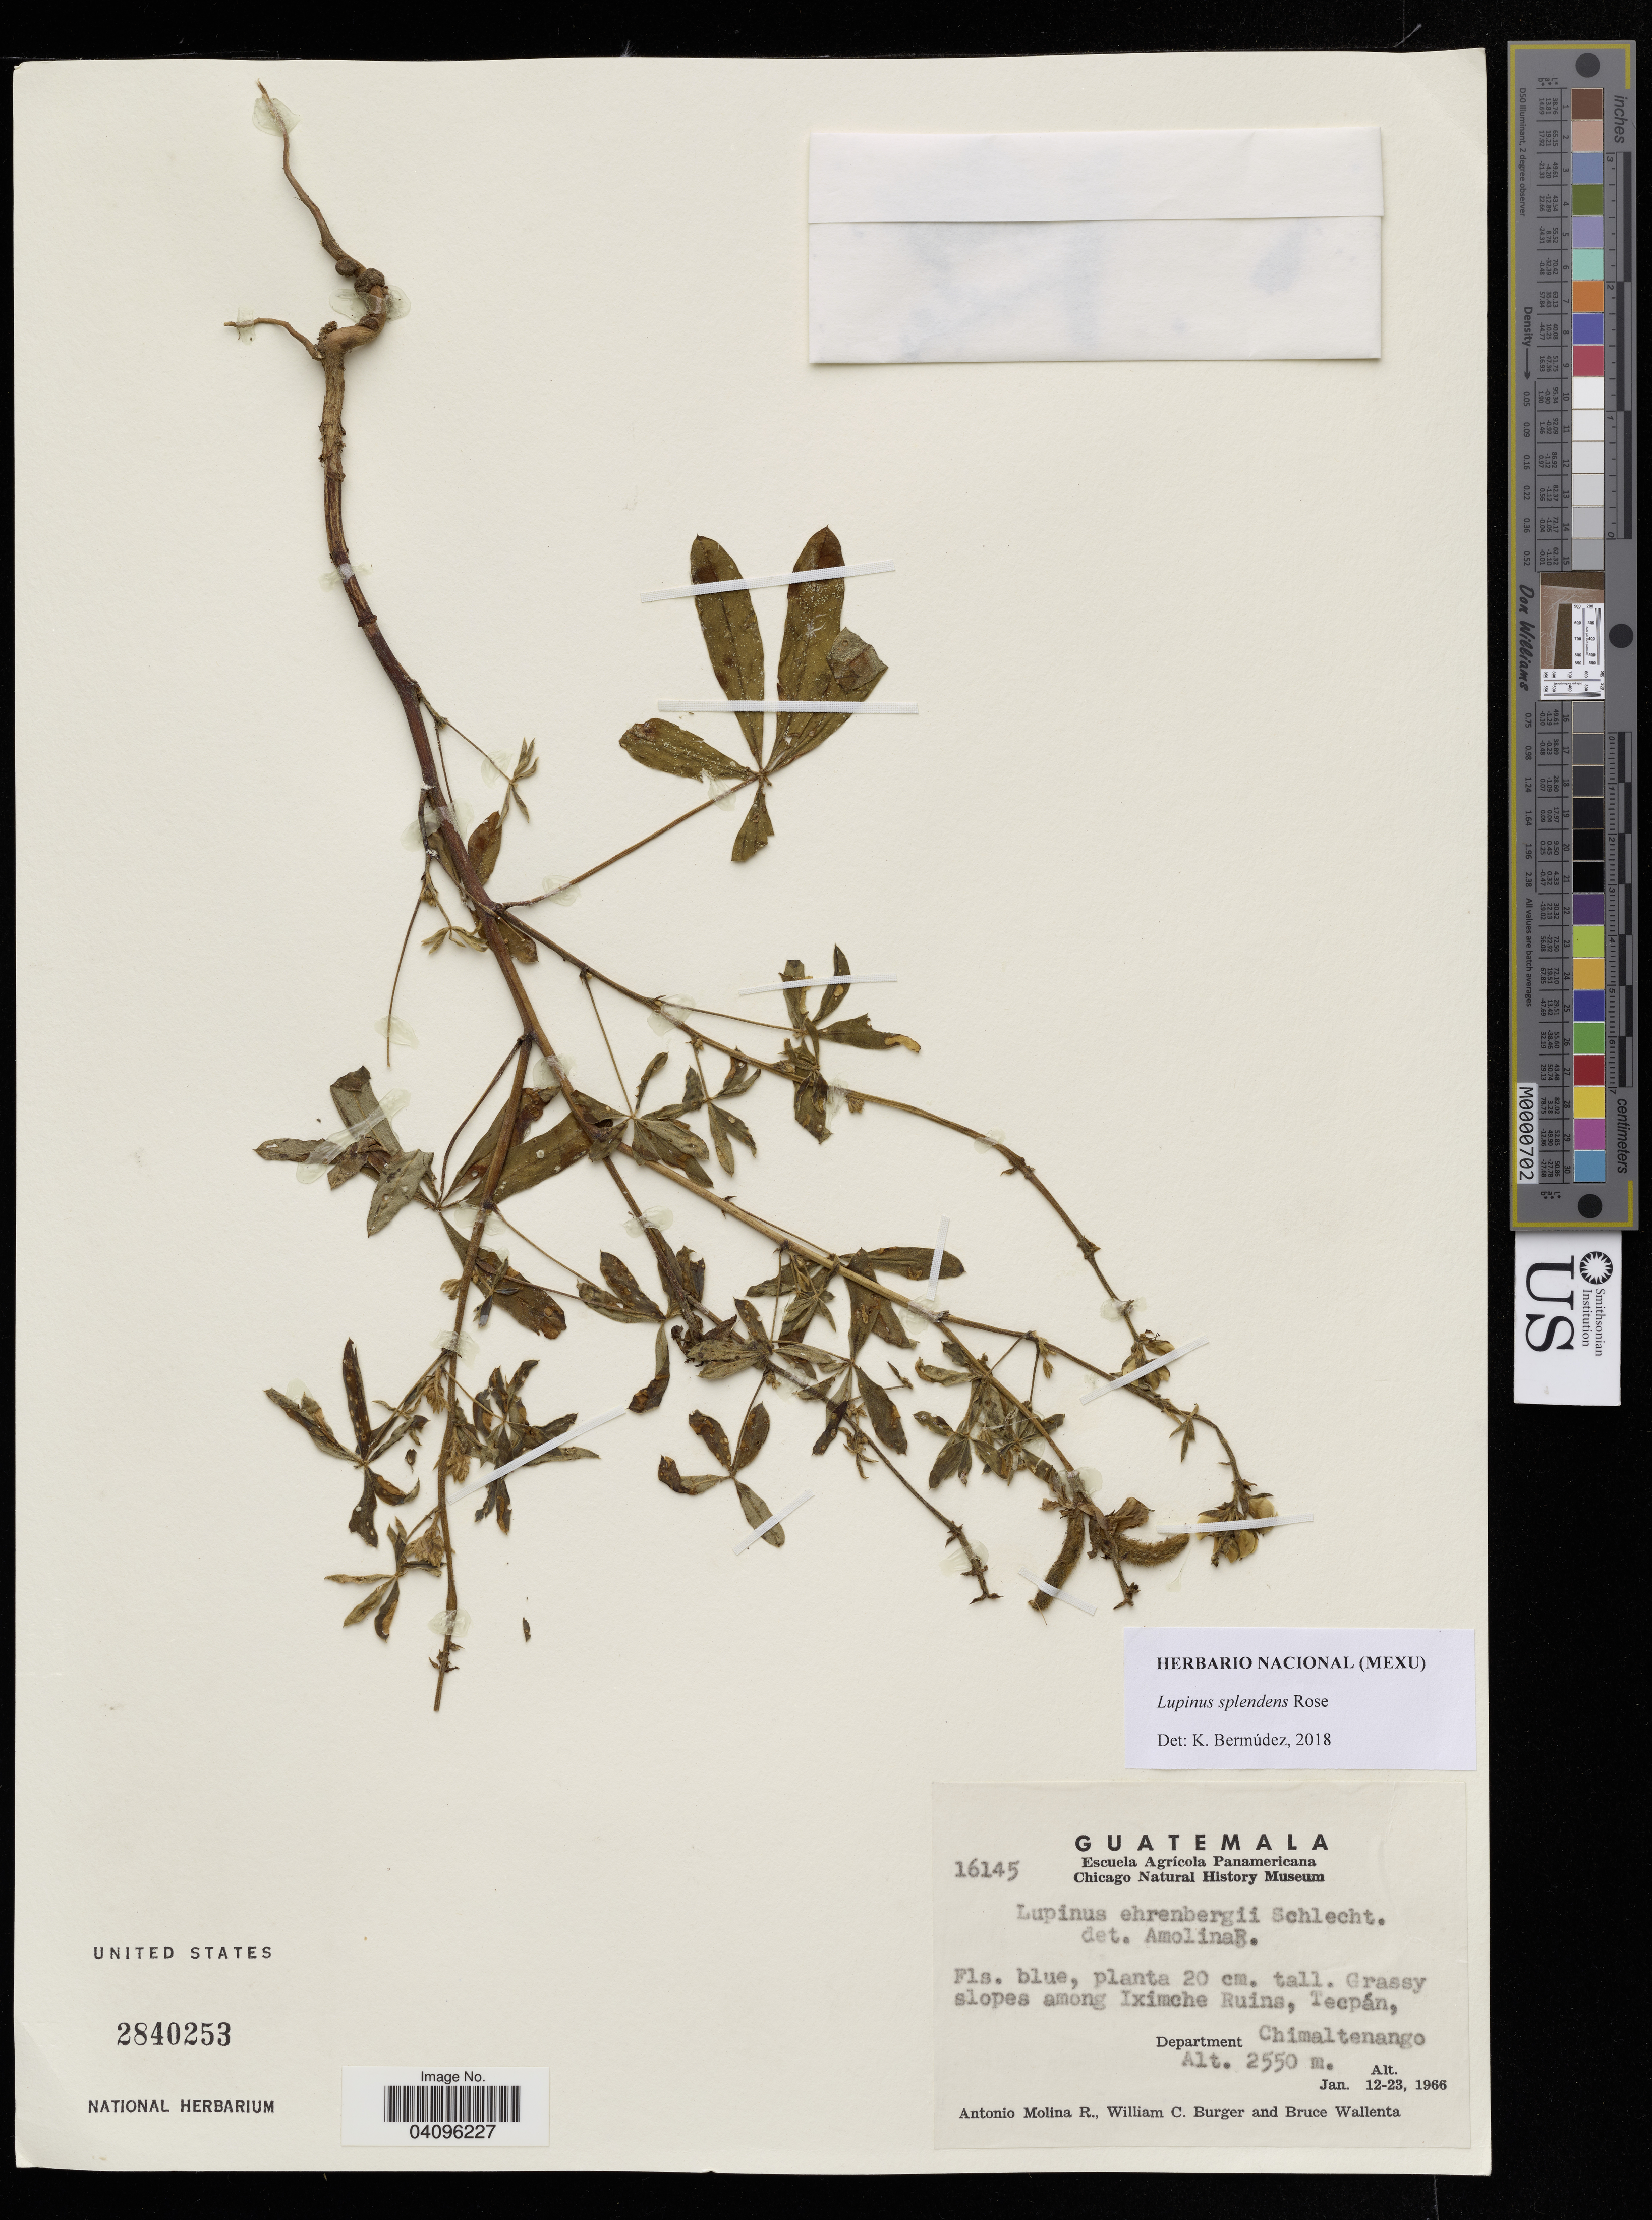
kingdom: Plantae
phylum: Tracheophyta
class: Magnoliopsida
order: Fabales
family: Fabaceae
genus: Lupinus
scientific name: Lupinus splendens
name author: Rose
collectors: A. Molina R., W. Burger & B. Wallenta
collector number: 16145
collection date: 1966-01-12/1966-01-23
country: Guatemala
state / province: Chimaltenango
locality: Among Iximche Ruins, Tecpán.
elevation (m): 2550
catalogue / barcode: US 2840253